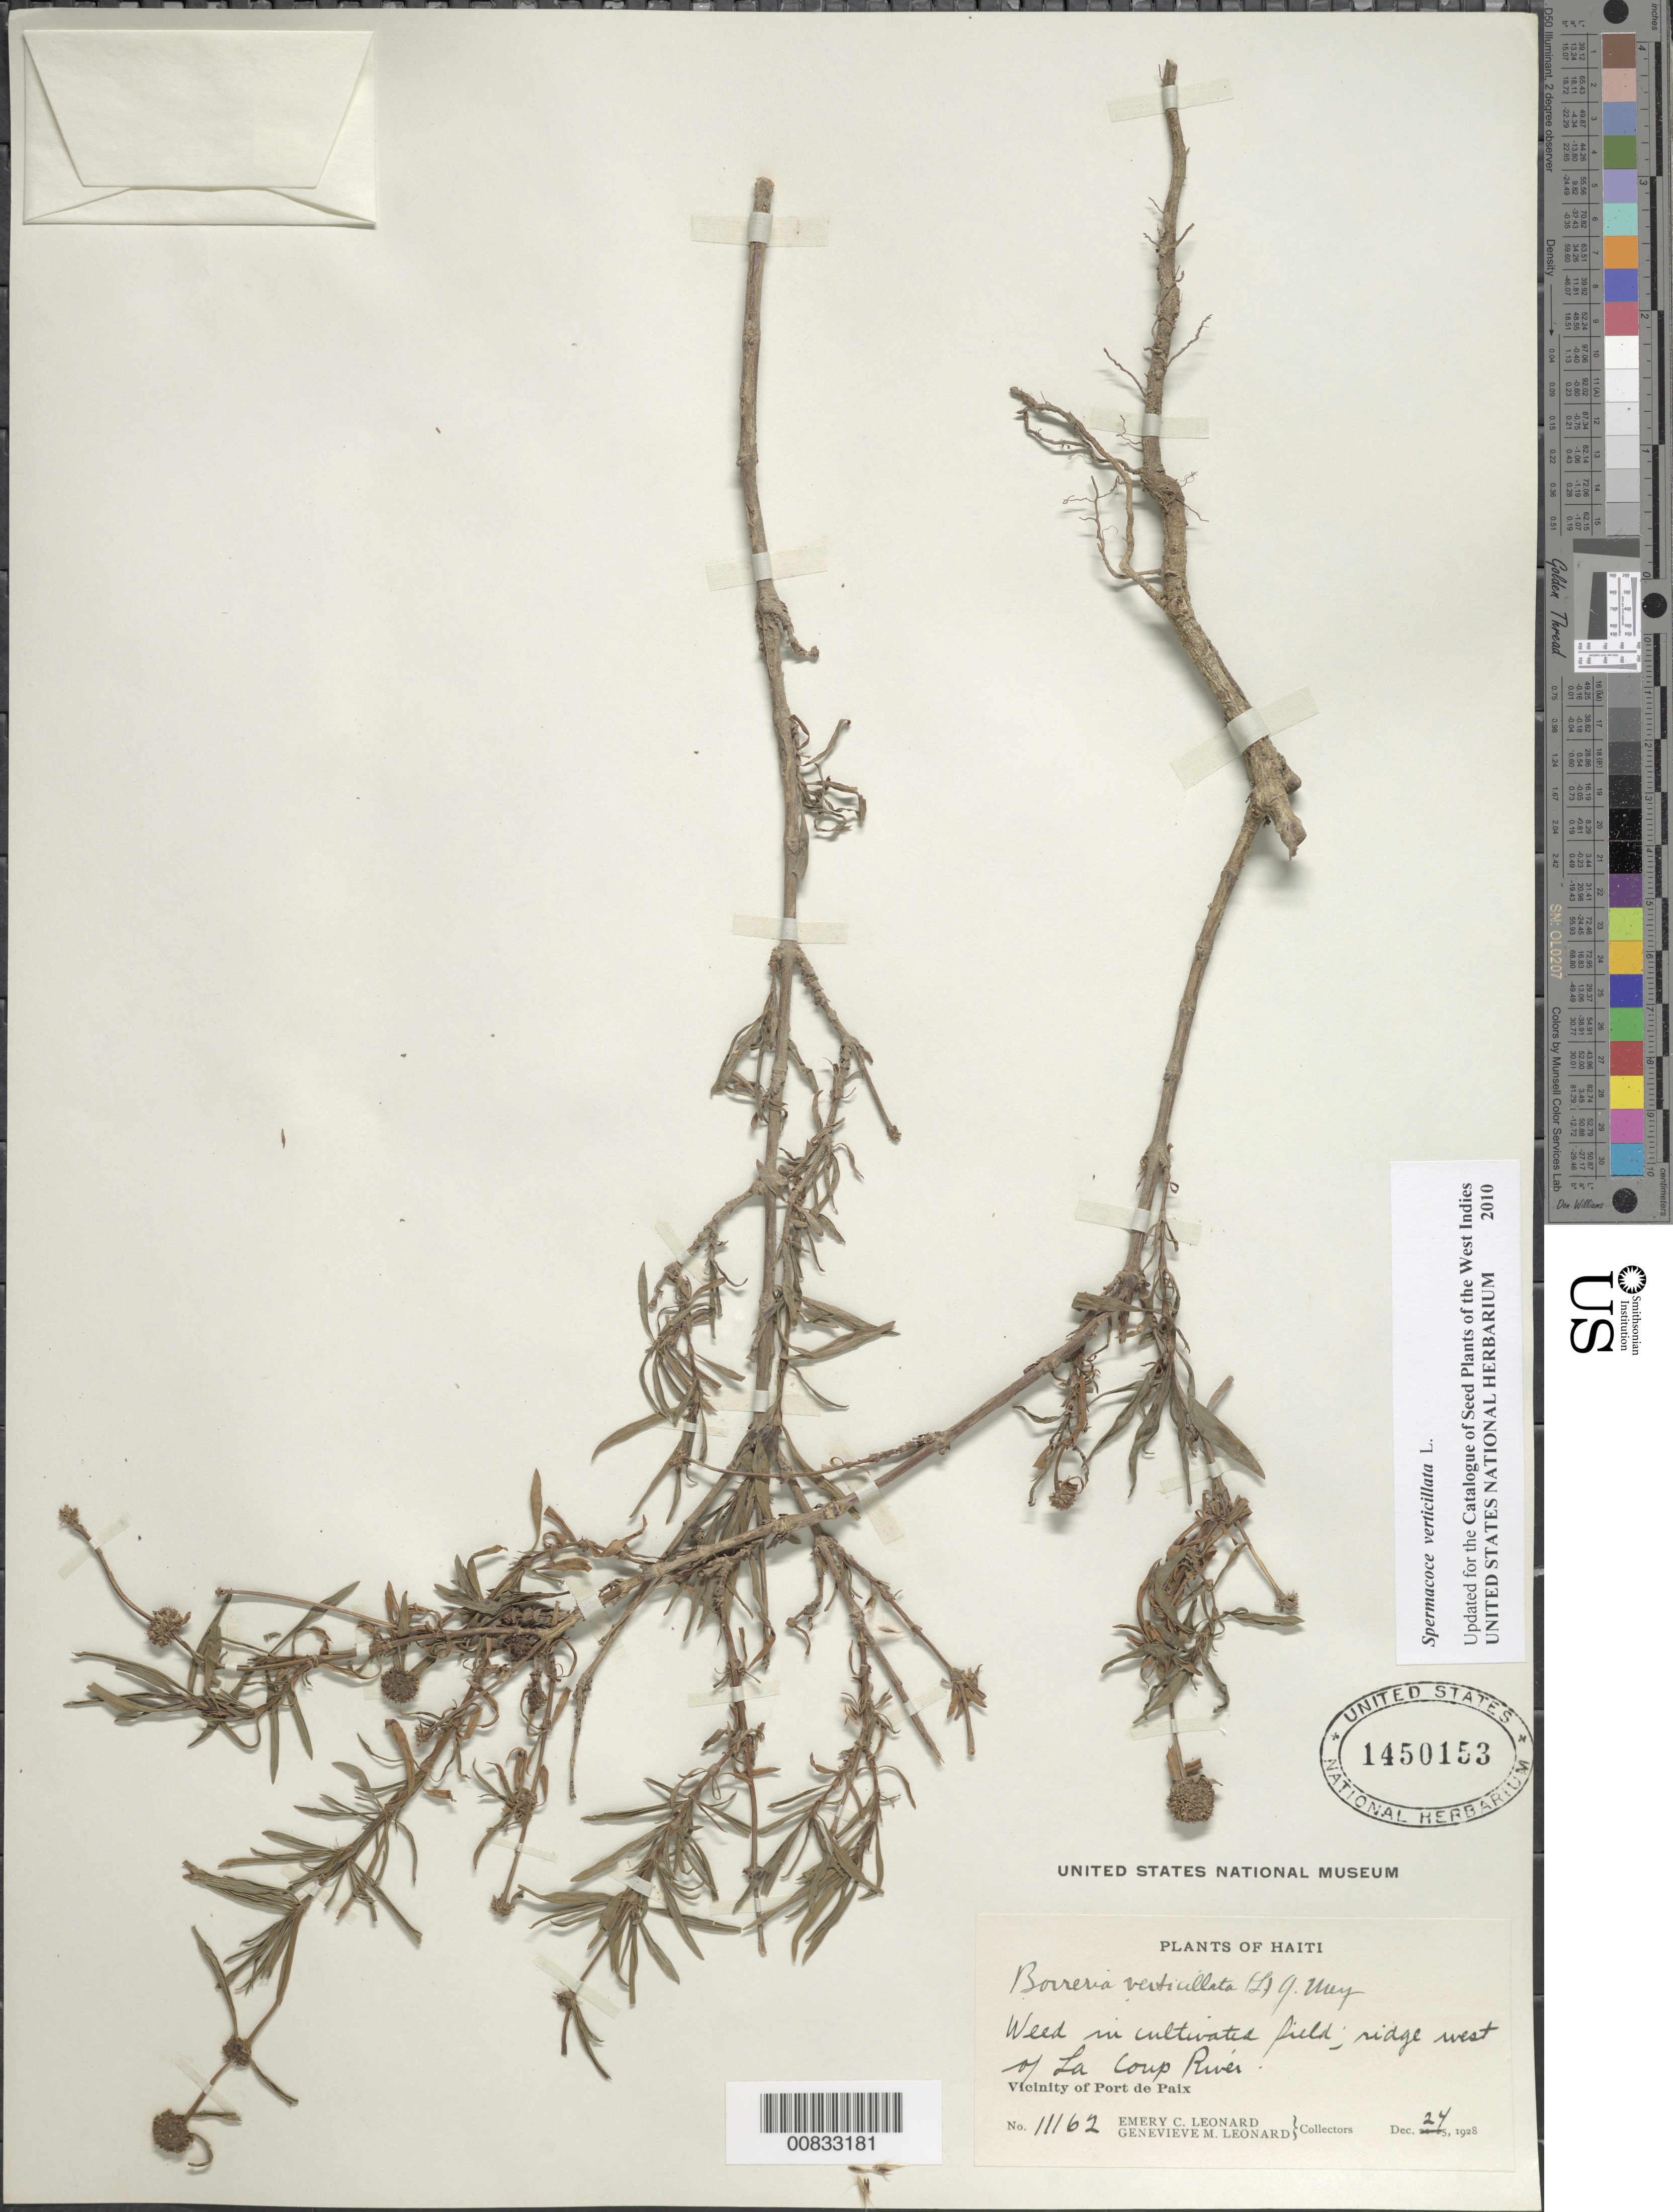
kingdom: Plantae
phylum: Tracheophyta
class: Magnoliopsida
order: Gentianales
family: Rubiaceae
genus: Spermacoce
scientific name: Spermacoce verticillata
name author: L.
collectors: E. C. Leonard & G. M. Leonard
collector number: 11162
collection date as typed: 24 Dec 1928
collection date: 1928-12-24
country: Haiti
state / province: Nord-Ouest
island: Hispaniola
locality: Vicinity of Port de Paix, ridge W of La Coup River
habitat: In cultivated field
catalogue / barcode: US 1450153